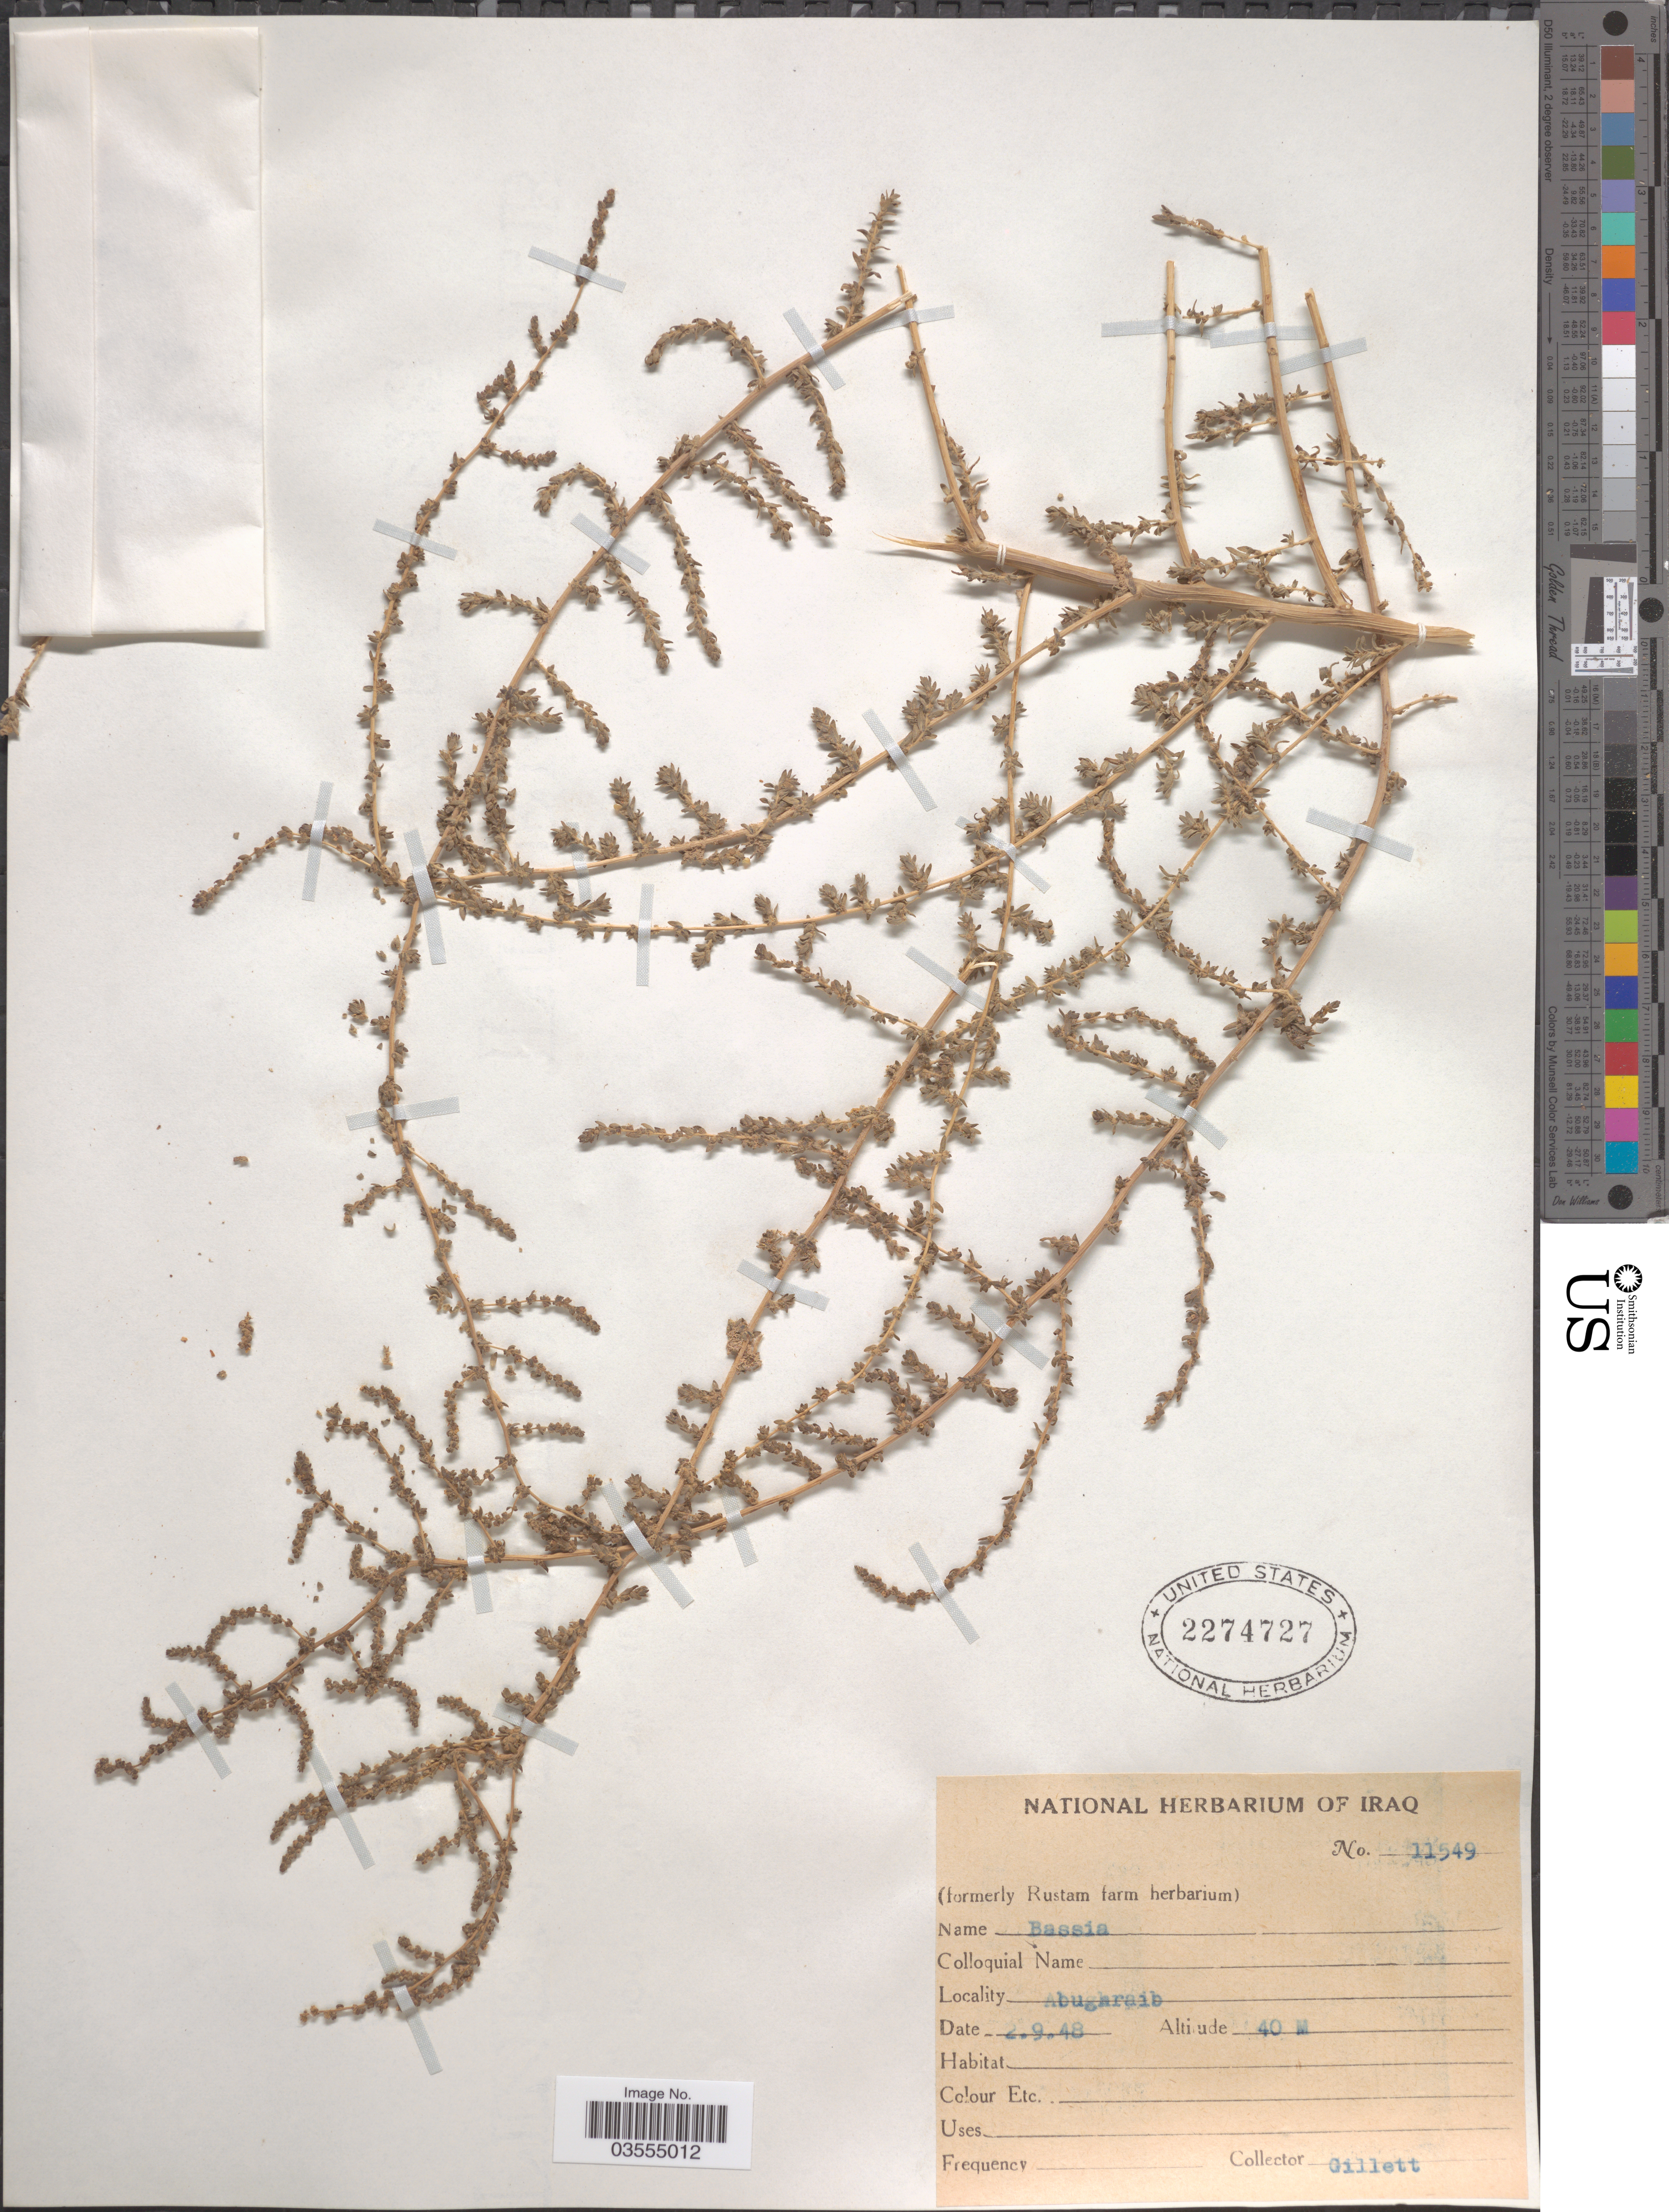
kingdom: Plantae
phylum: Tracheophyta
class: Magnoliopsida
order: Caryophyllales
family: Amaranthaceae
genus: Bassia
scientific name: Bassia sp.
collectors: Gillett, --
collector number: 11549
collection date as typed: Transcribed d/m/y: 2/9/48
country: Iraq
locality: Abughraib.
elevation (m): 40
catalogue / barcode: US 2274727